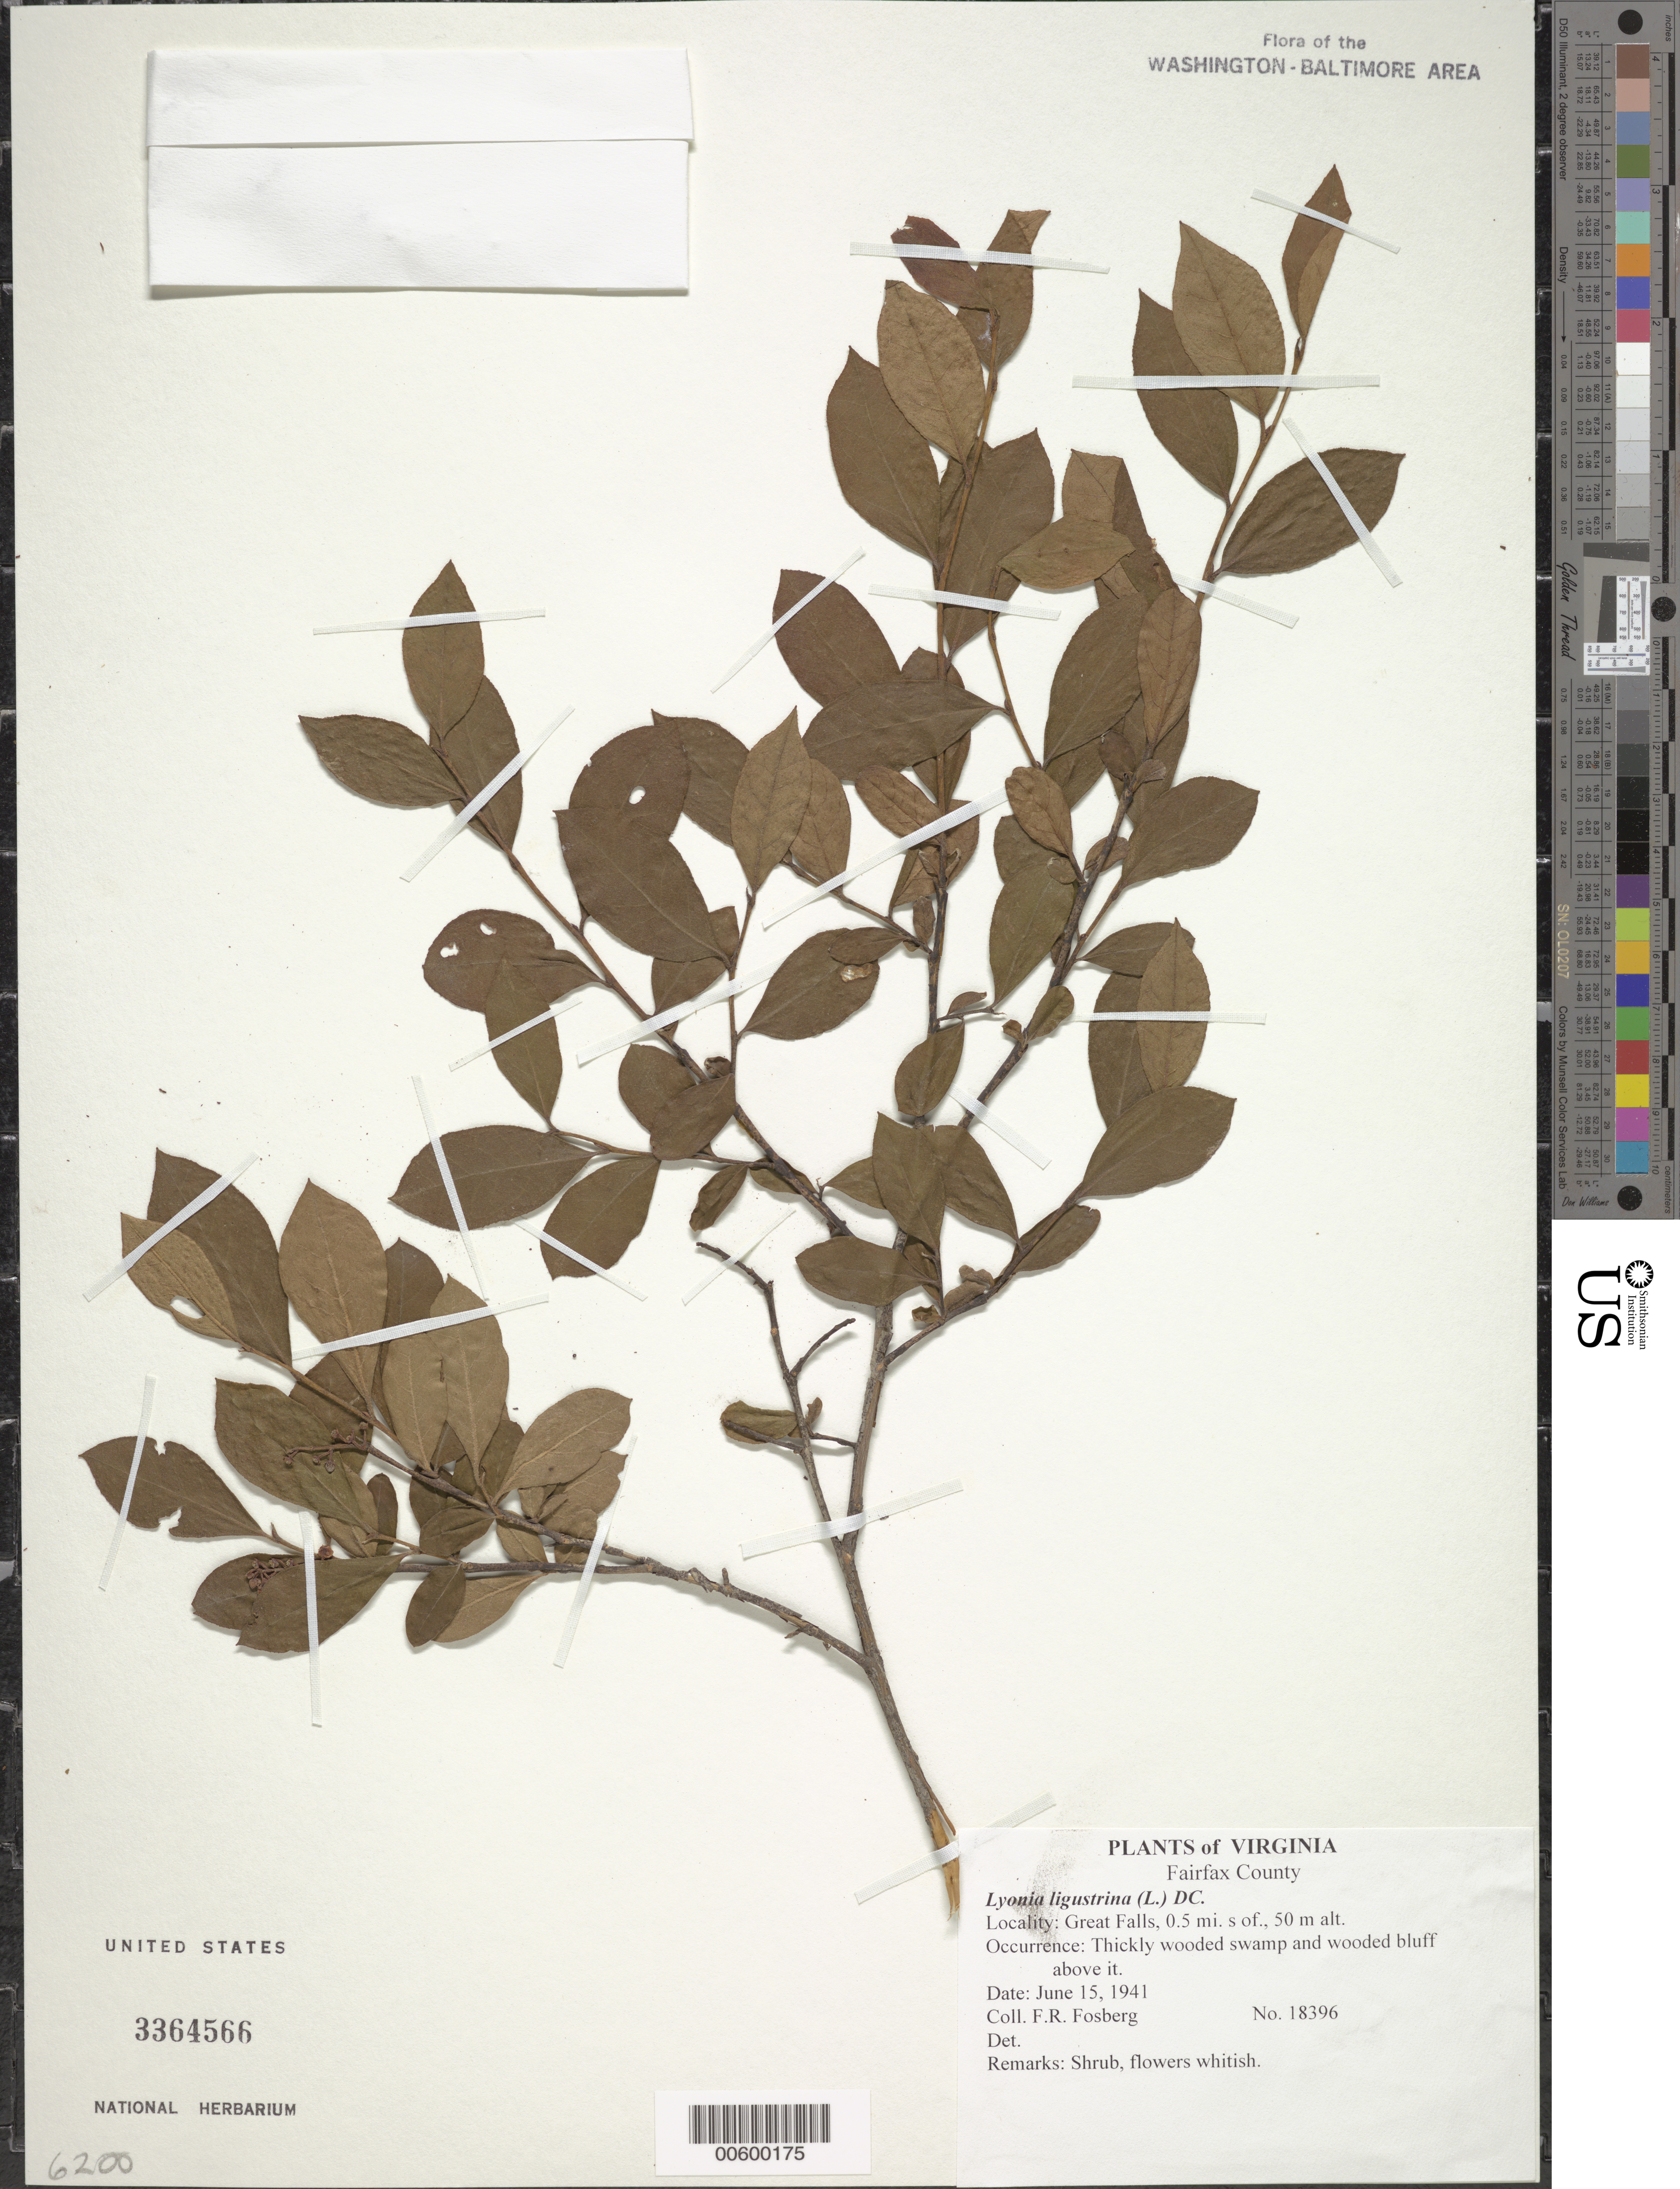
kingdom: Plantae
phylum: Tracheophyta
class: Magnoliopsida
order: Ericales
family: Ericaceae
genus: Lyonia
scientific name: Lyonia ligustrina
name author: (L.) DC.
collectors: F. R. Fosberg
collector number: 18396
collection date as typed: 15 Jun 1941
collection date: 1941-06-15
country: United States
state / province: Virginia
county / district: Fairfax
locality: Great Falls, 0.5 mi. S of.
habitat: Thickly wooded swamp and wooded bluff above it.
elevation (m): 50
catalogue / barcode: US 3364566